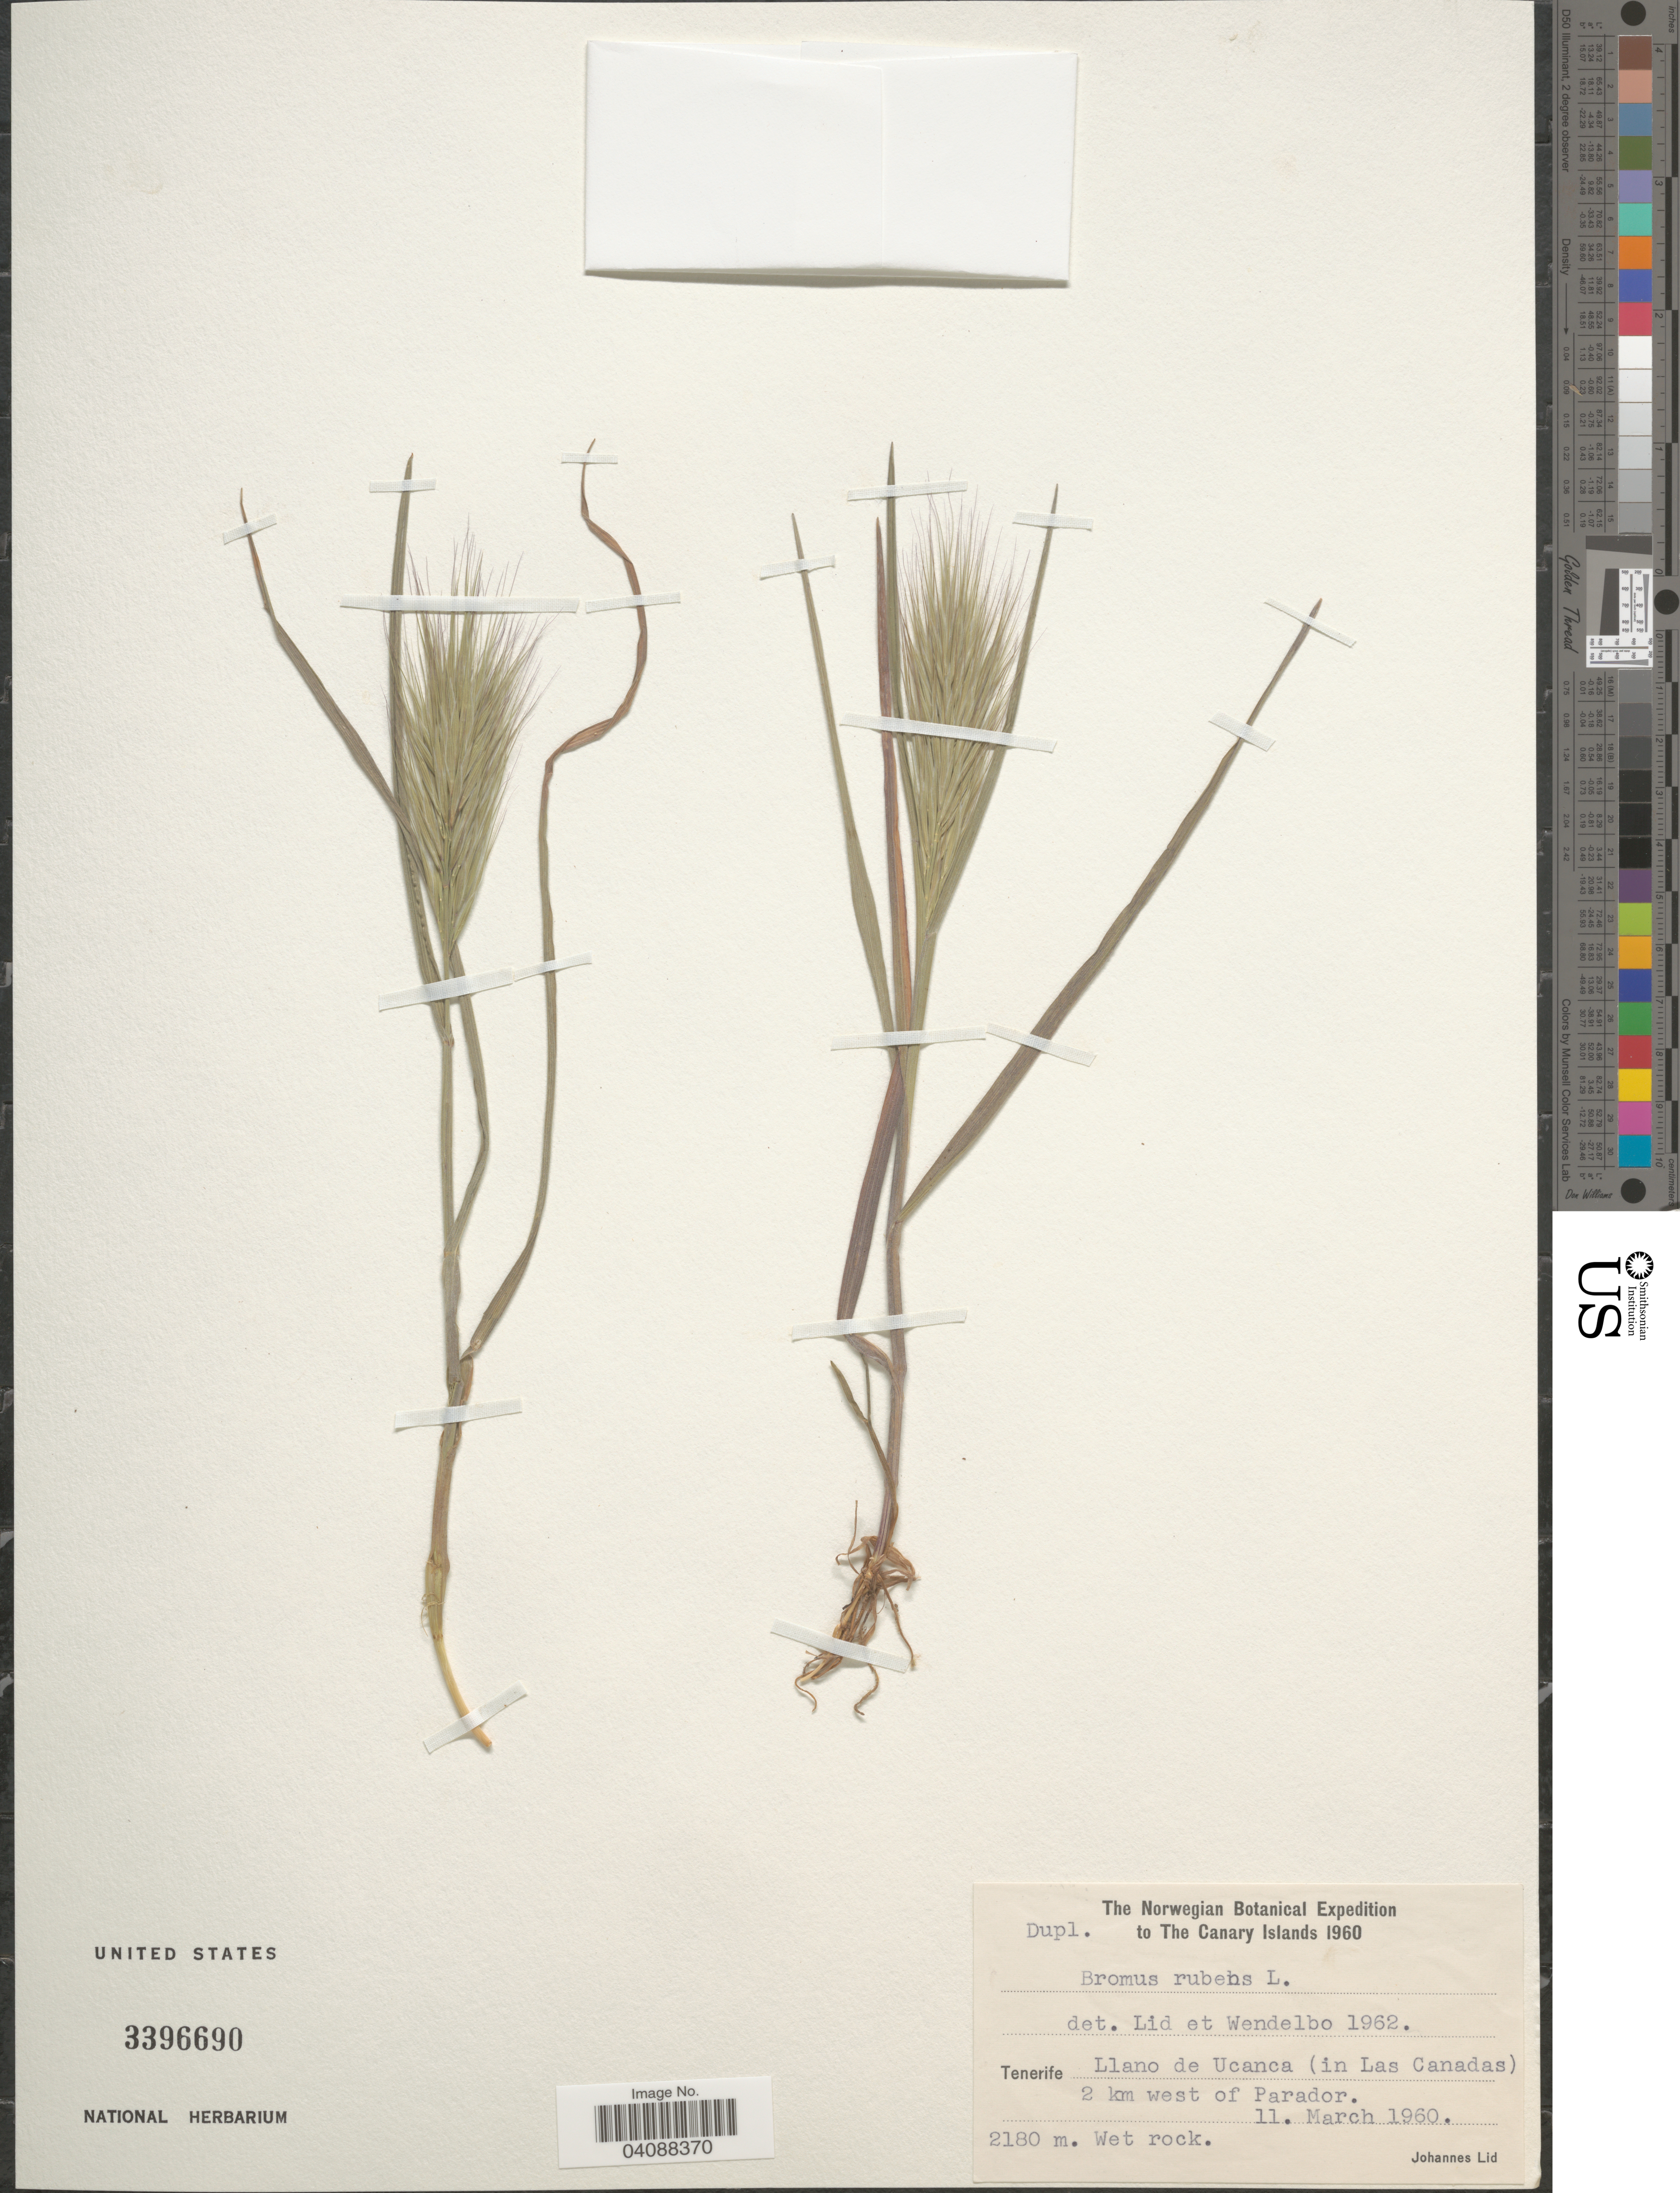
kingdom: Plantae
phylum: Tracheophyta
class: Liliopsida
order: Poales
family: Poaceae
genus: Bromus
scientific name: Bromus rubens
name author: L.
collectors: J. Lid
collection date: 1960-03-11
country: Spain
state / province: Canarias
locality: Th Norwegian Botanical Expedition to The Canary Islands 1960. Tenerife. Llano de Ucanca (in Las Canadas). 2 km west of Parador.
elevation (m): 2180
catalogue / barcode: US 3396690